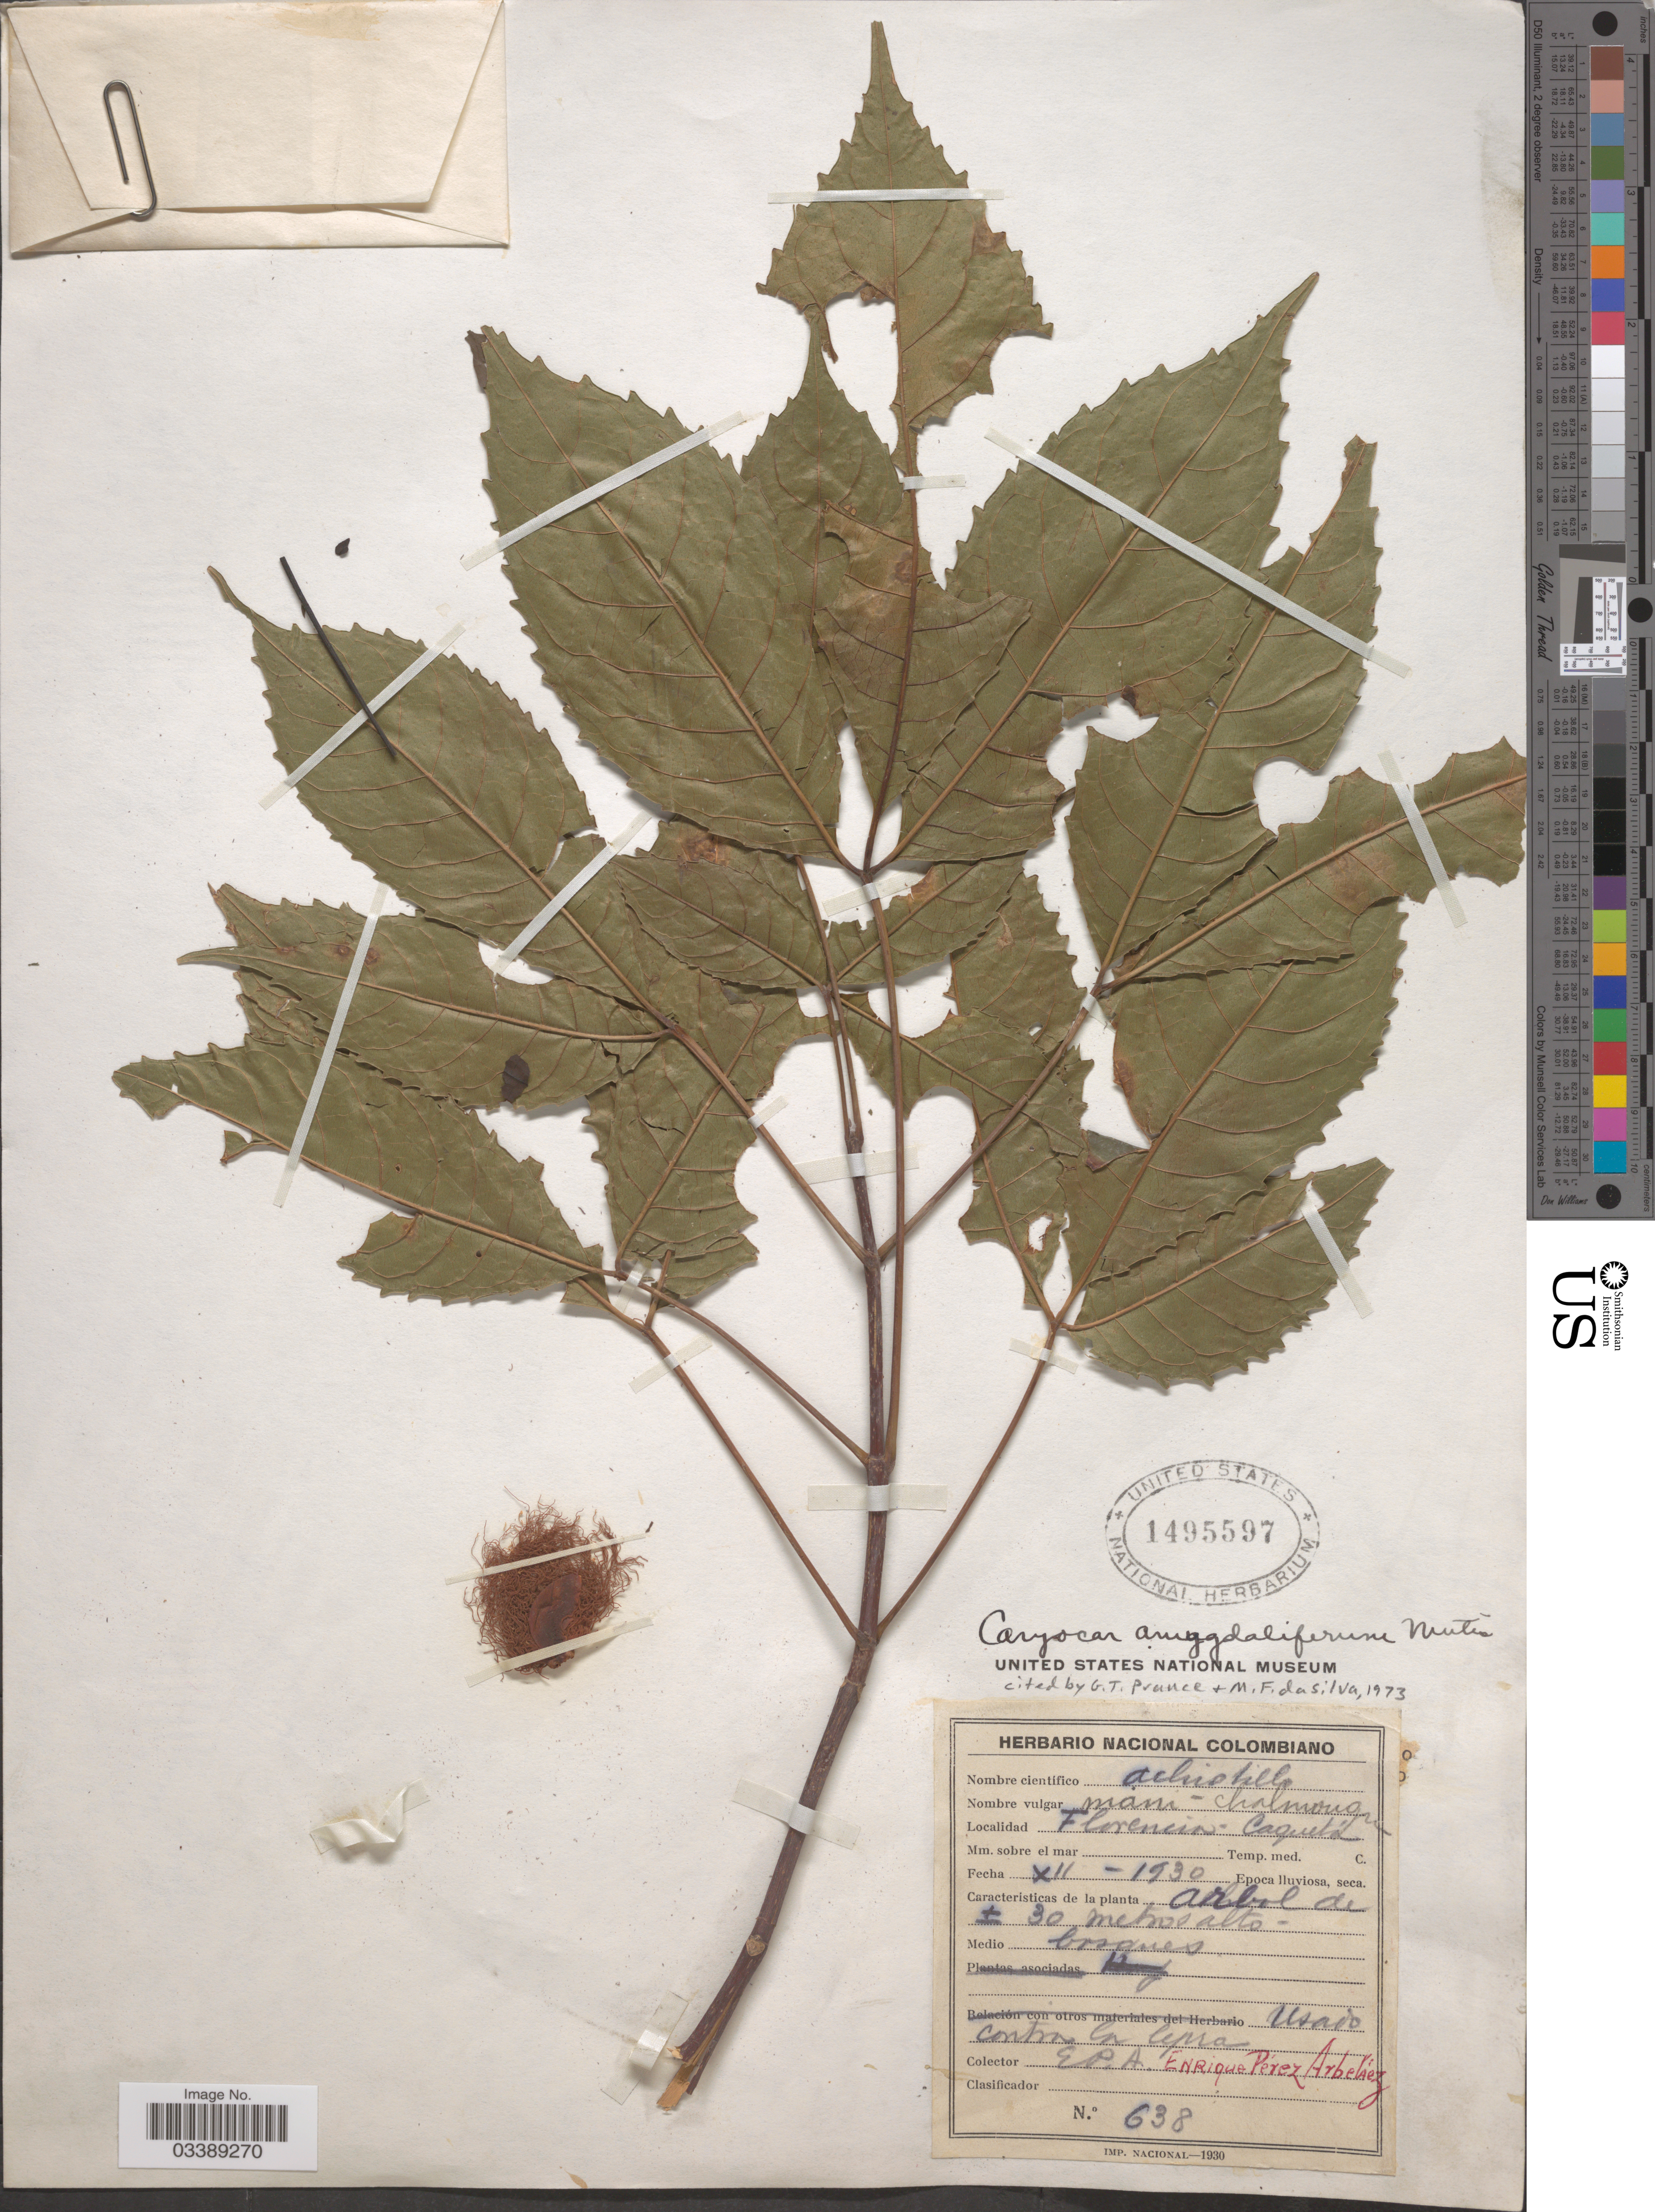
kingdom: Plantae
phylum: Tracheophyta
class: Magnoliopsida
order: Malpighiales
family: Caryocaraceae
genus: Caryocar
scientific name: Caryocar amygdaliferum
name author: Mutis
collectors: E. Pérez Arbeláez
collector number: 638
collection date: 1930-12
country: Colombia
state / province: Caquetá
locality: Florencia.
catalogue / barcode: US 1495597